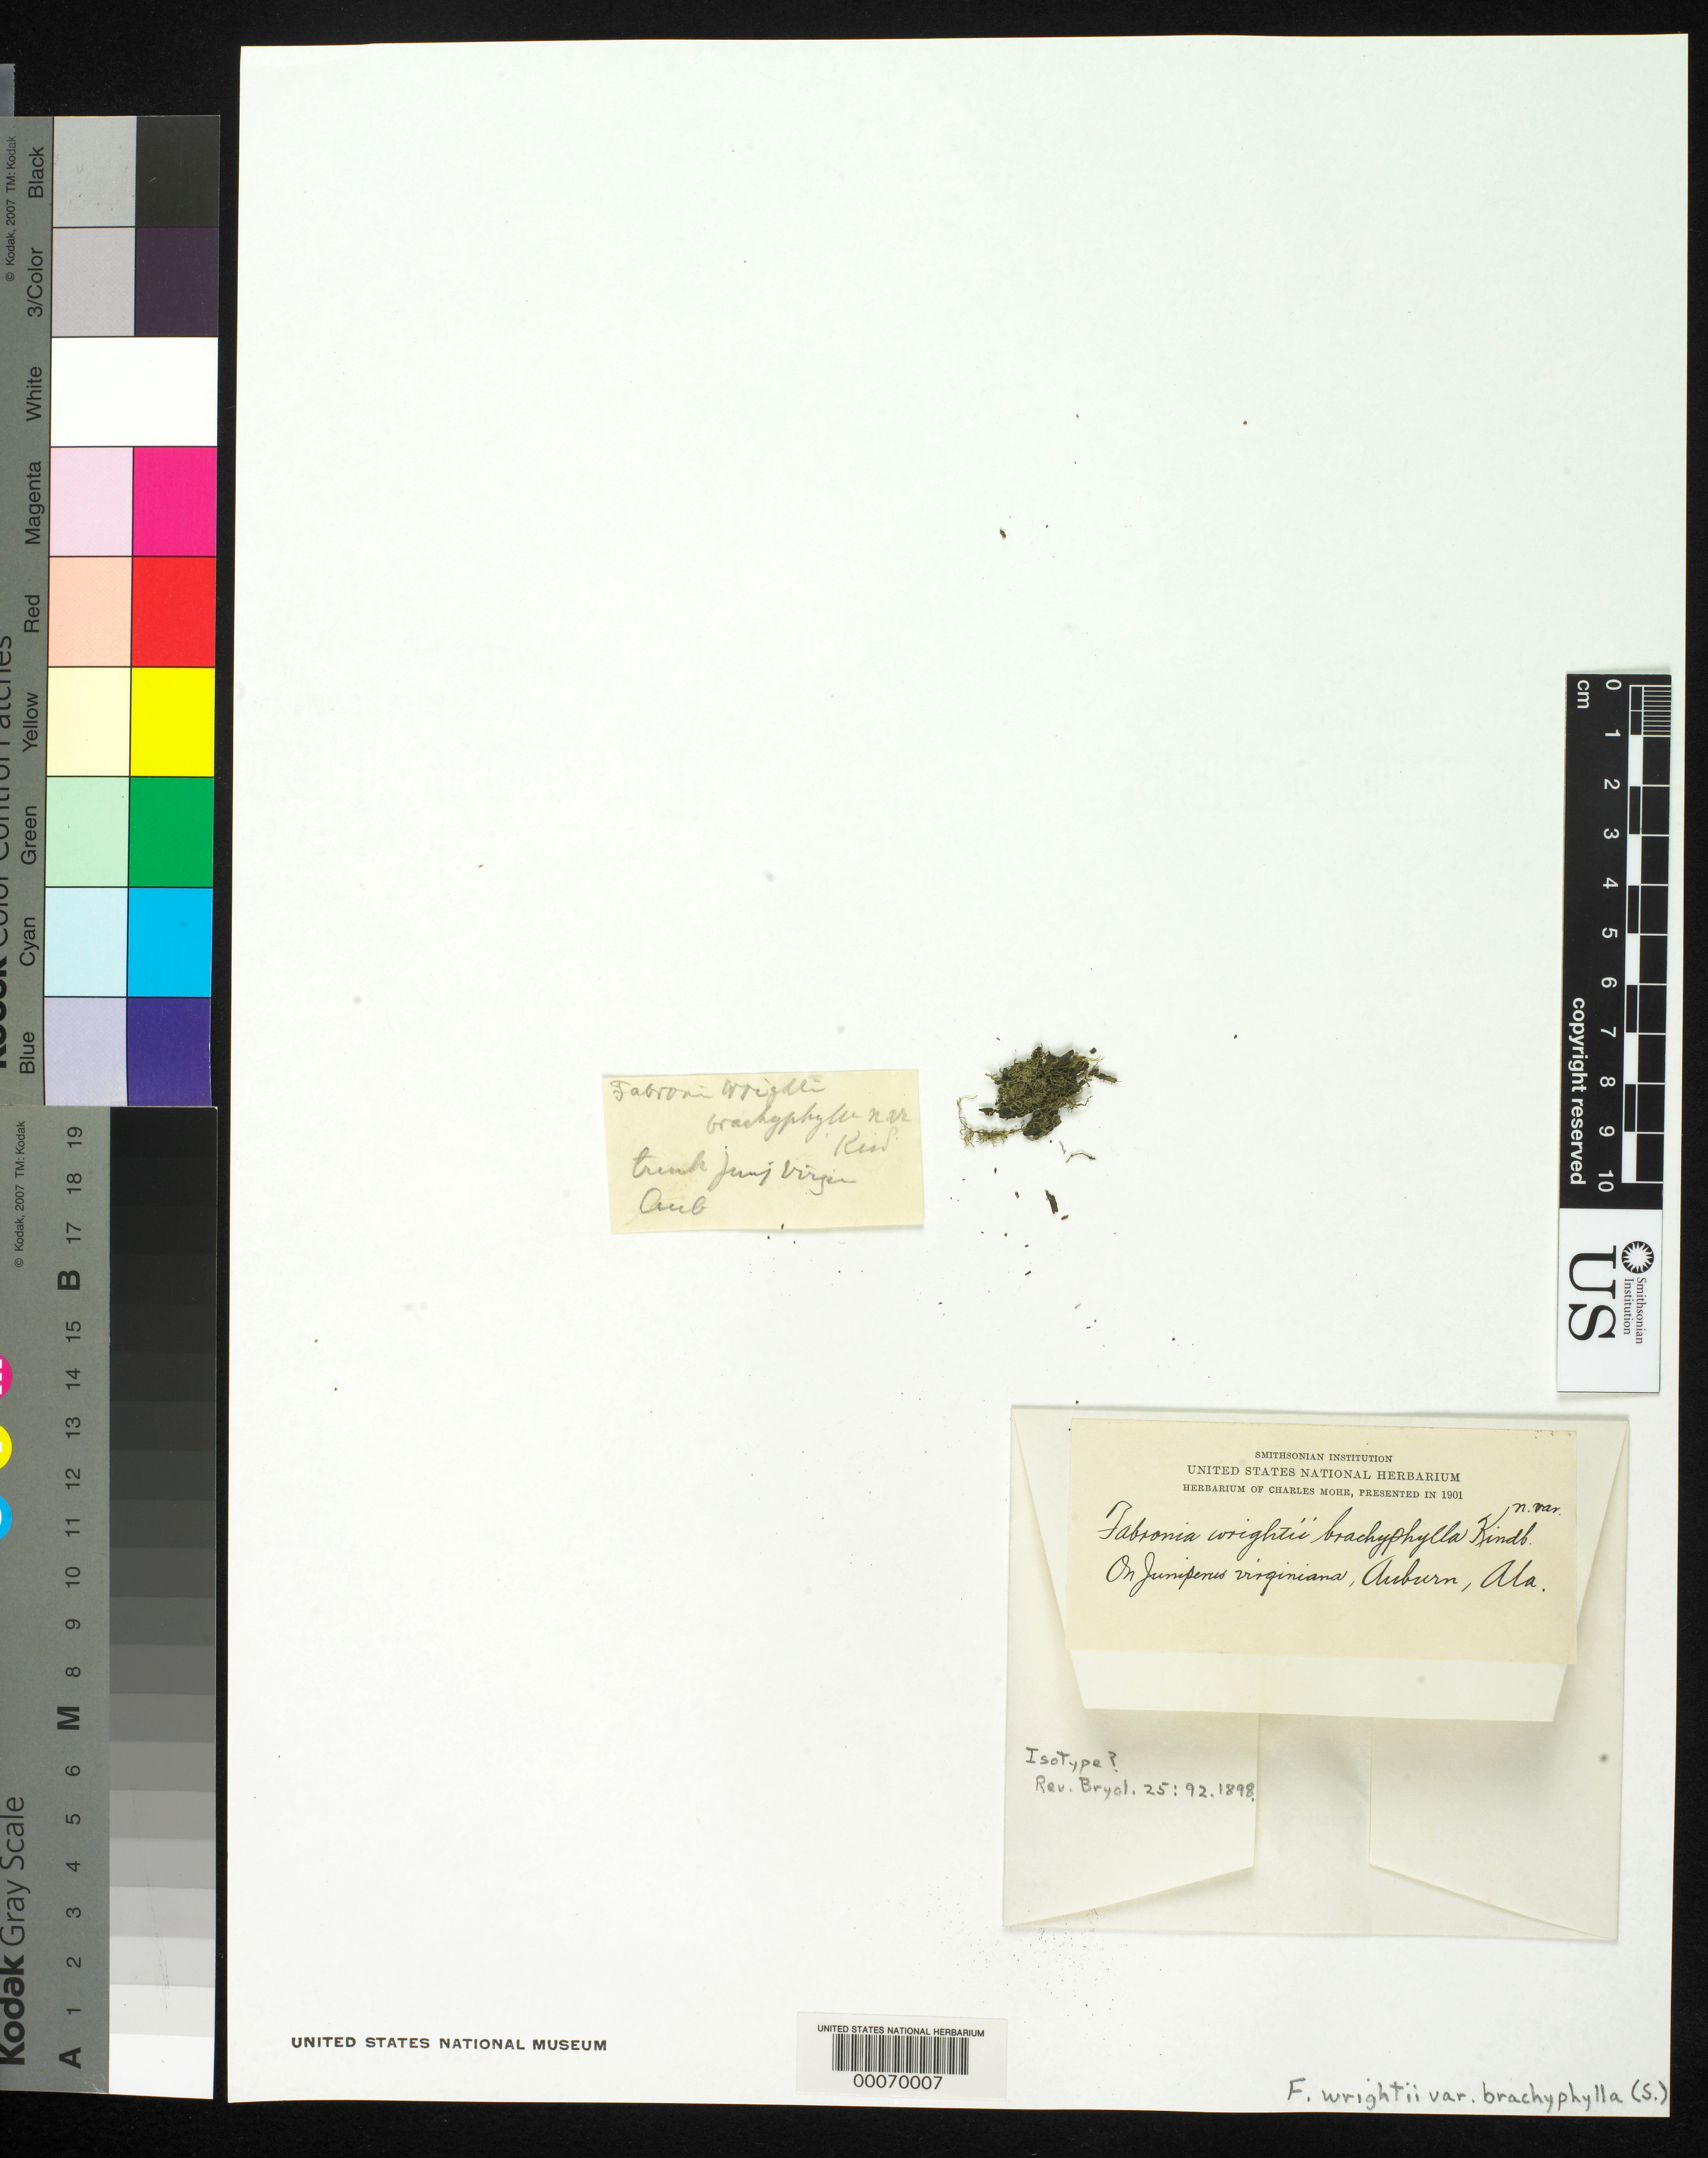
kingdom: Plantae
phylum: Bryophyta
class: Bryopsida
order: Hypnales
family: Fabroniaceae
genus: Fabronia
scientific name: Fabronia wrightii var. brachyphylla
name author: Kindb.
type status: Type Collection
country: United States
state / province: Alabama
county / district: Lee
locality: Auburn.